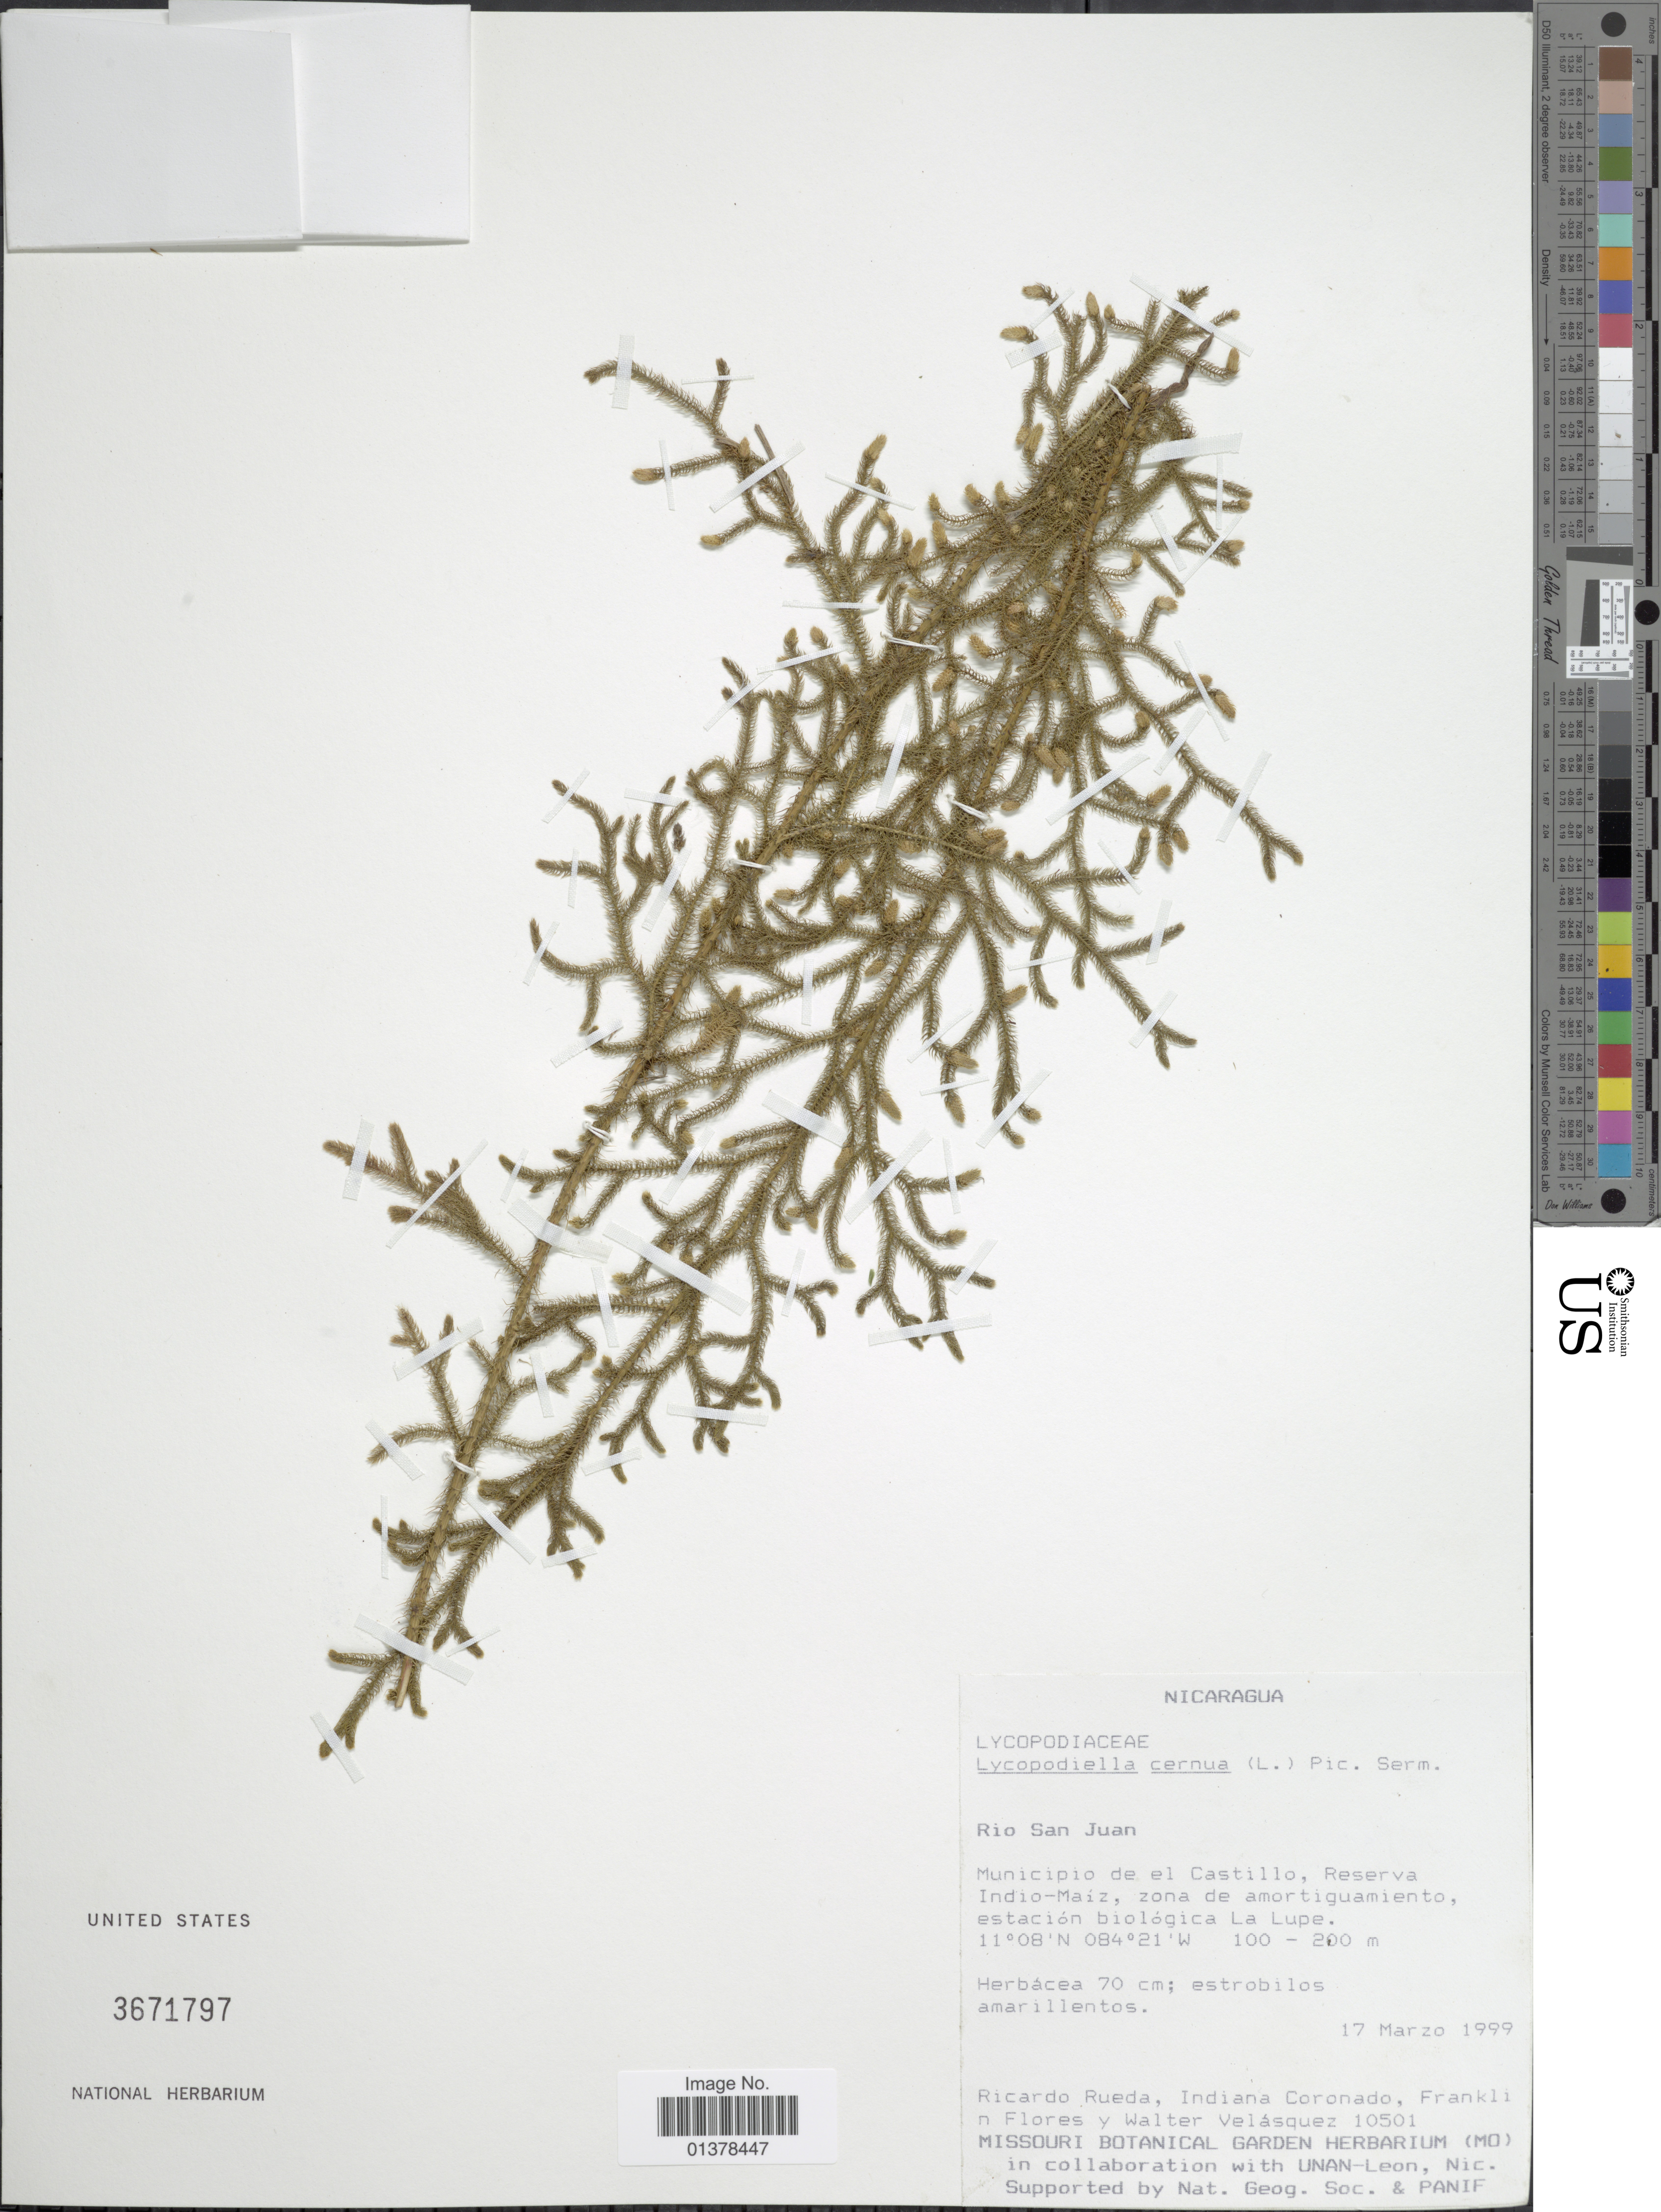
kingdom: Plantae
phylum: Tracheophyta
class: Lycopodiopsida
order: Lycopodiales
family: Lycopodiaceae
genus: Palhinhaea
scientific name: Palhinhaea cernua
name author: (L.) Vasc. & Franco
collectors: R. Rueda, I. Coronado, F. Flores & W. Velasquez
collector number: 10501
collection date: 1999-03-17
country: Nicaragua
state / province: Rio San Juan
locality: Municipio de el Castilla, Reserva Indio-Maiz, zona de amortiguamiento, estacion biological La Lube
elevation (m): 100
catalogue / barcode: US 3671797